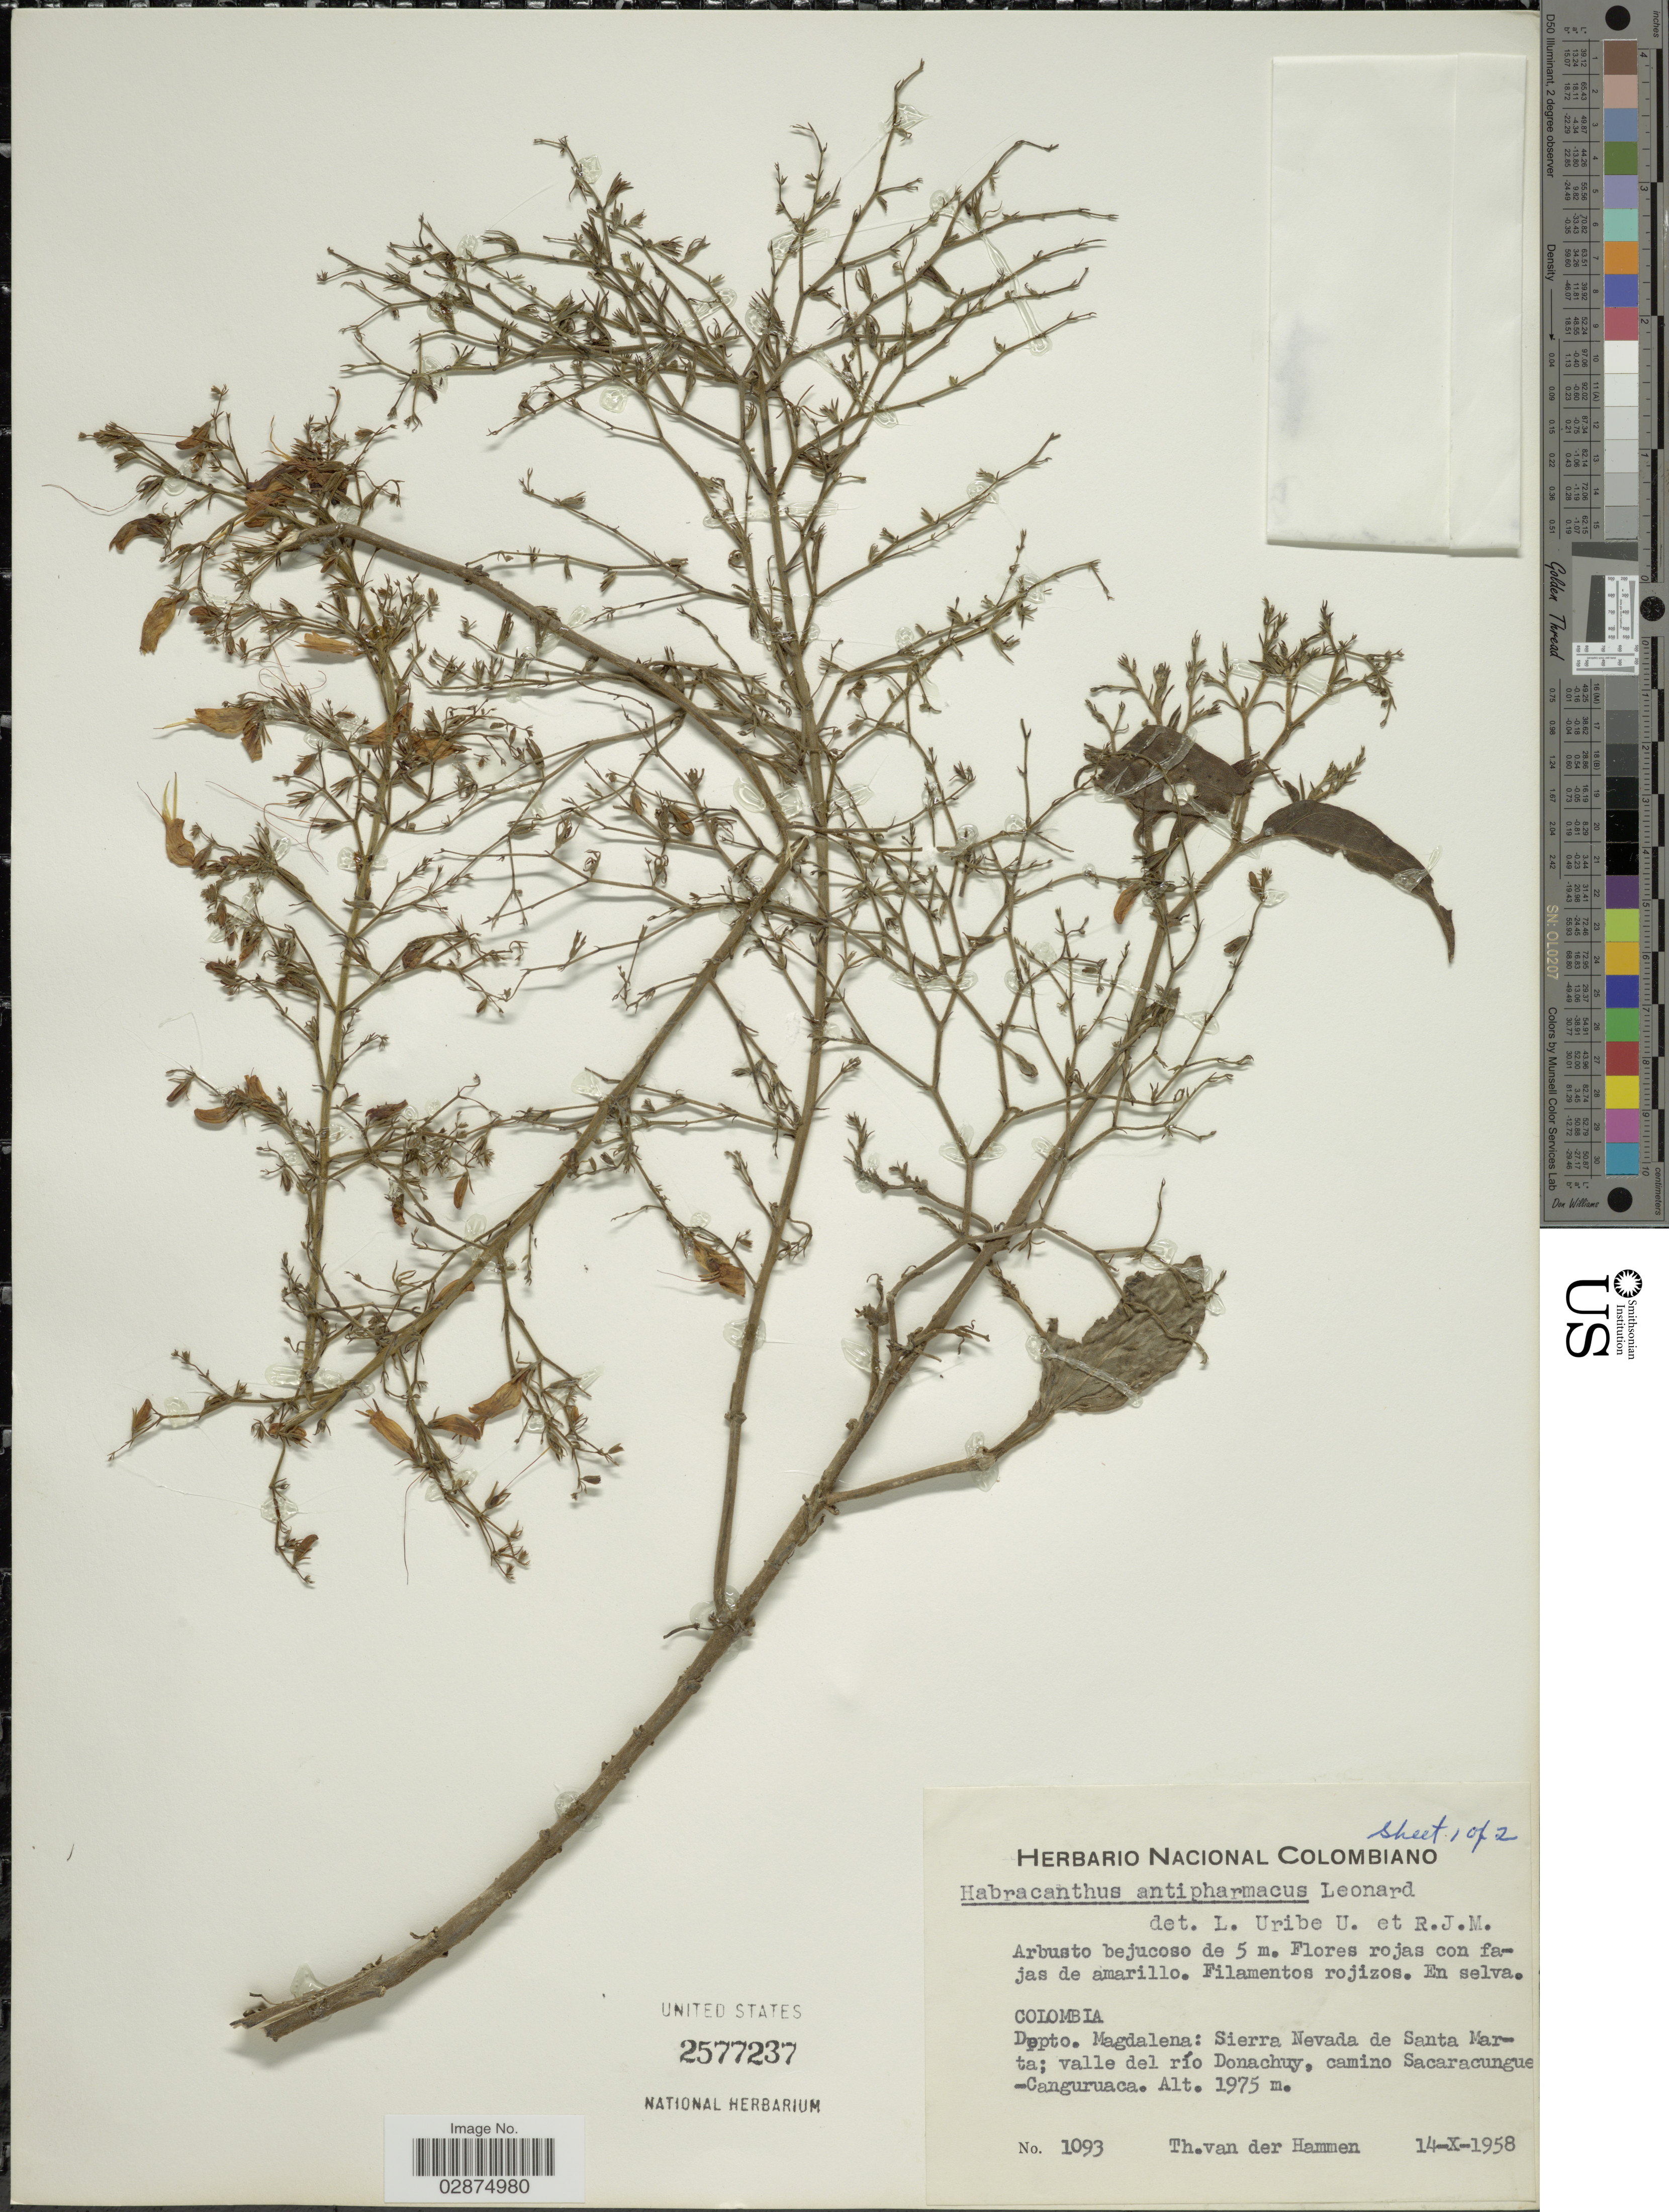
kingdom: Plantae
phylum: Tracheophyta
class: Magnoliopsida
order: Lamiales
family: Acanthaceae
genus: Habracanthus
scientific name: Habracanthus antipharmacus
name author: Leonard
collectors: T. Van der Hammen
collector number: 1093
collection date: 1958-10-14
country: Colombia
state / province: Magdalena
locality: Depto. Magdalena: Sierra Nevada de Santa Marta; valle del río Donachuy, camino Sacaracungue-Canguruaca.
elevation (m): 1975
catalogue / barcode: US 2577237